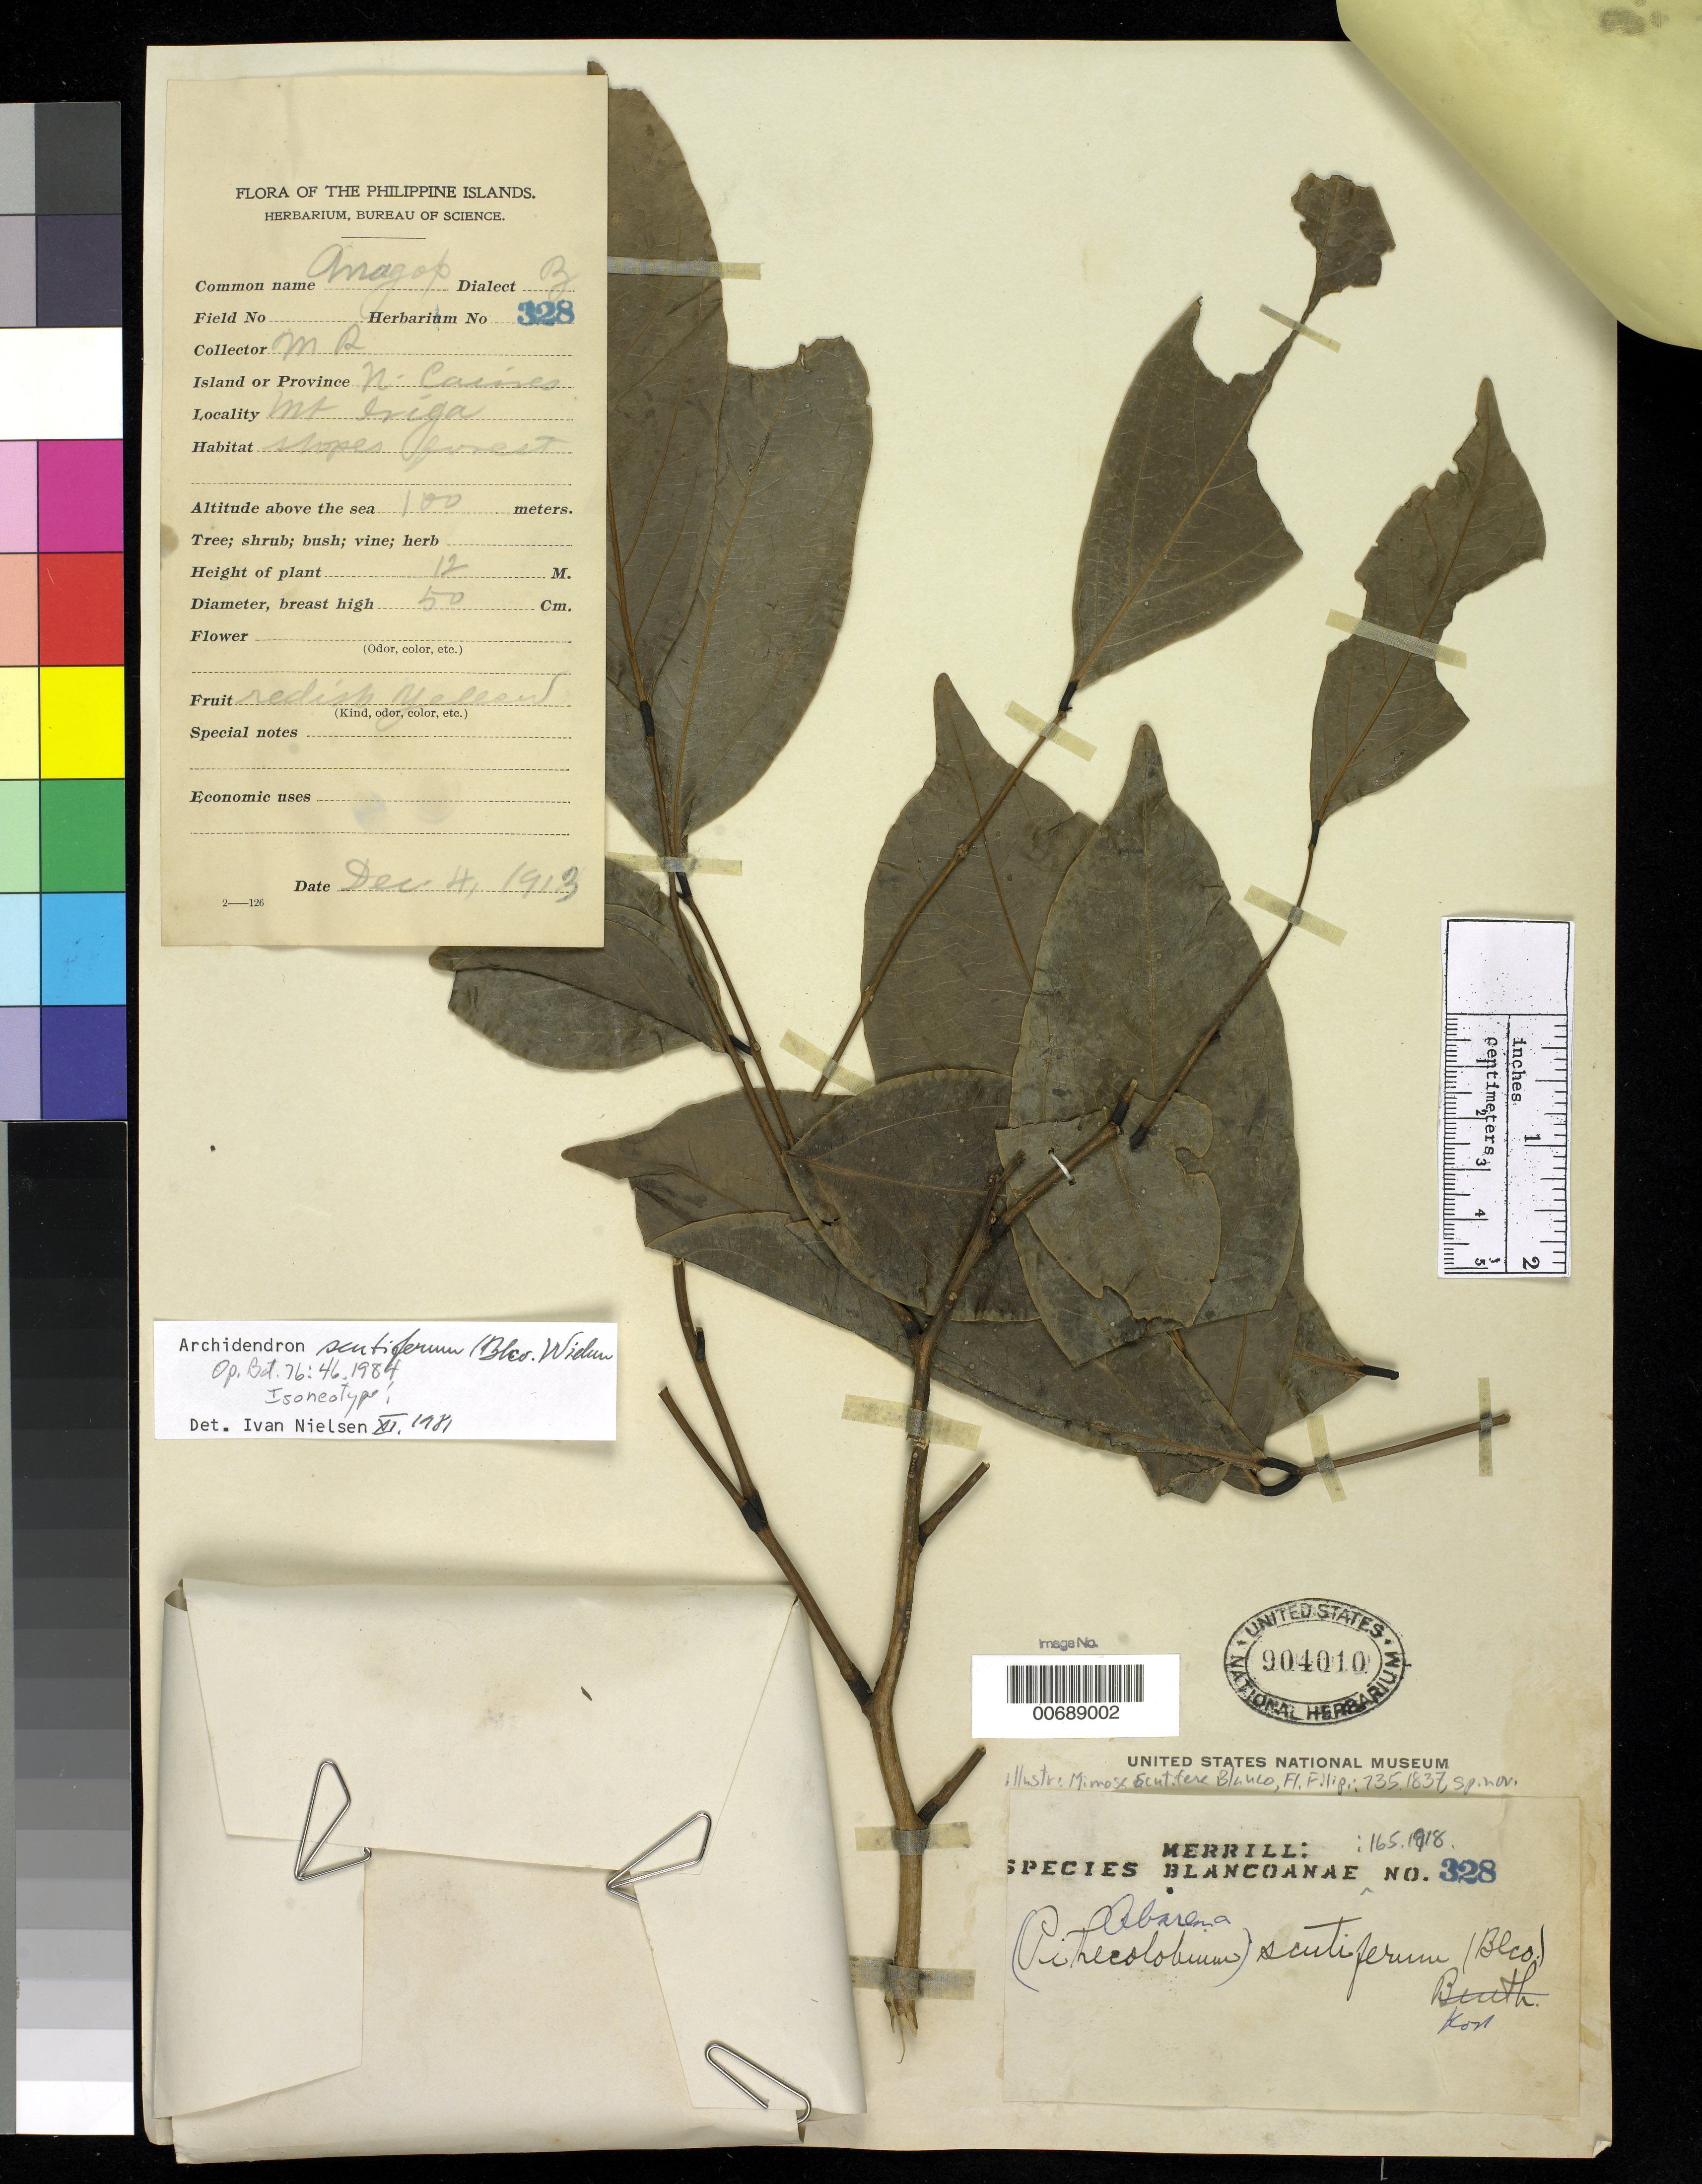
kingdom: Plantae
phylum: Tracheophyta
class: Magnoliopsida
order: Fabales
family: Fabaceae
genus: Mimosa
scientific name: Mimosa scutifera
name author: Blanco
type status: Isoneotype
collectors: M. Ramos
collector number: Sp. Blancoan. 0328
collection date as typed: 04 Dec 1913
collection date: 1913-12-04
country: Philippines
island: Luzon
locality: Camarines Province, Luzon.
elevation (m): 100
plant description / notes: Current name as cited by Nielsen, Opera Bot. 76: 46 (1984).; Cited by Merrill in Sp. Blancoan. 165 (1918).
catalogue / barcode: US 904010